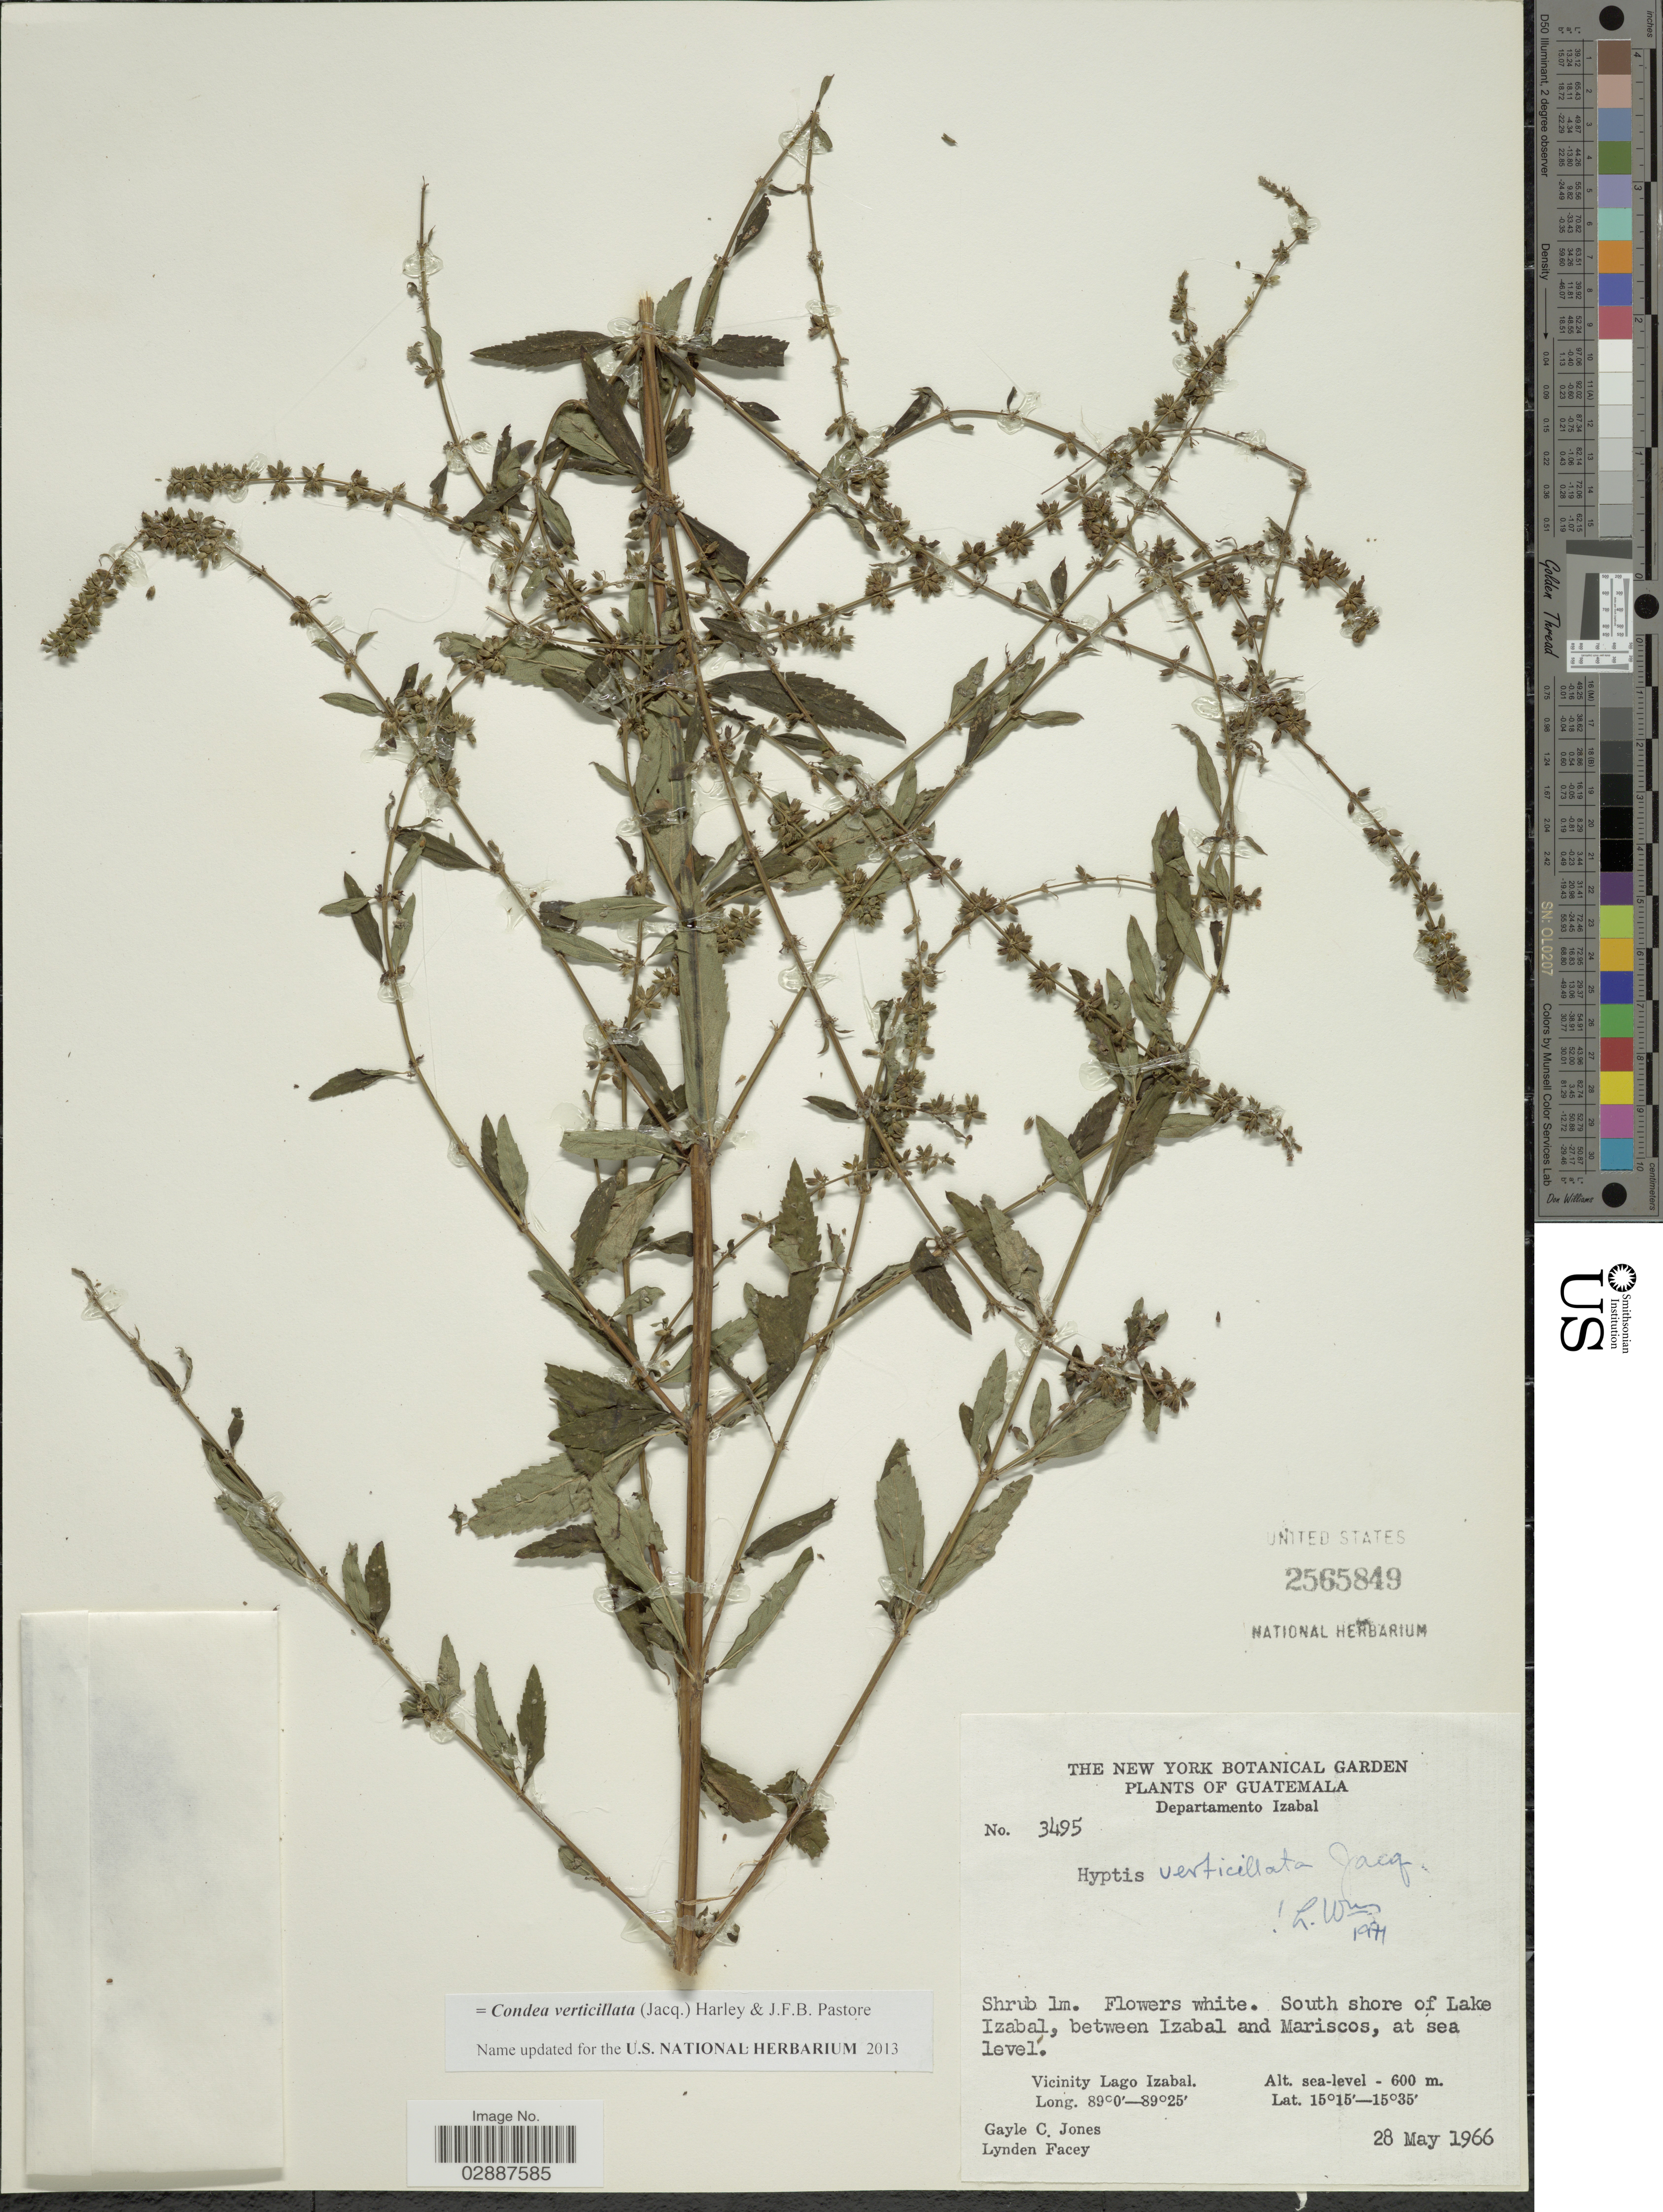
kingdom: Plantae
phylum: Tracheophyta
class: Magnoliopsida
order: Lamiales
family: Lamiaceae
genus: Condea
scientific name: Condea verticillata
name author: (Jacq.) Harley & J.F.B. Pastore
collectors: G. C. Jones & L. Facey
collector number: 3495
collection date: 1966-05-28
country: Guatemala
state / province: Izabal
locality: Departamento Izabal. South shore of Lake Izabal, between Izabal and Mariscos. Vicinity of Lago Izabal.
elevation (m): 0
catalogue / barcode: US 2565849